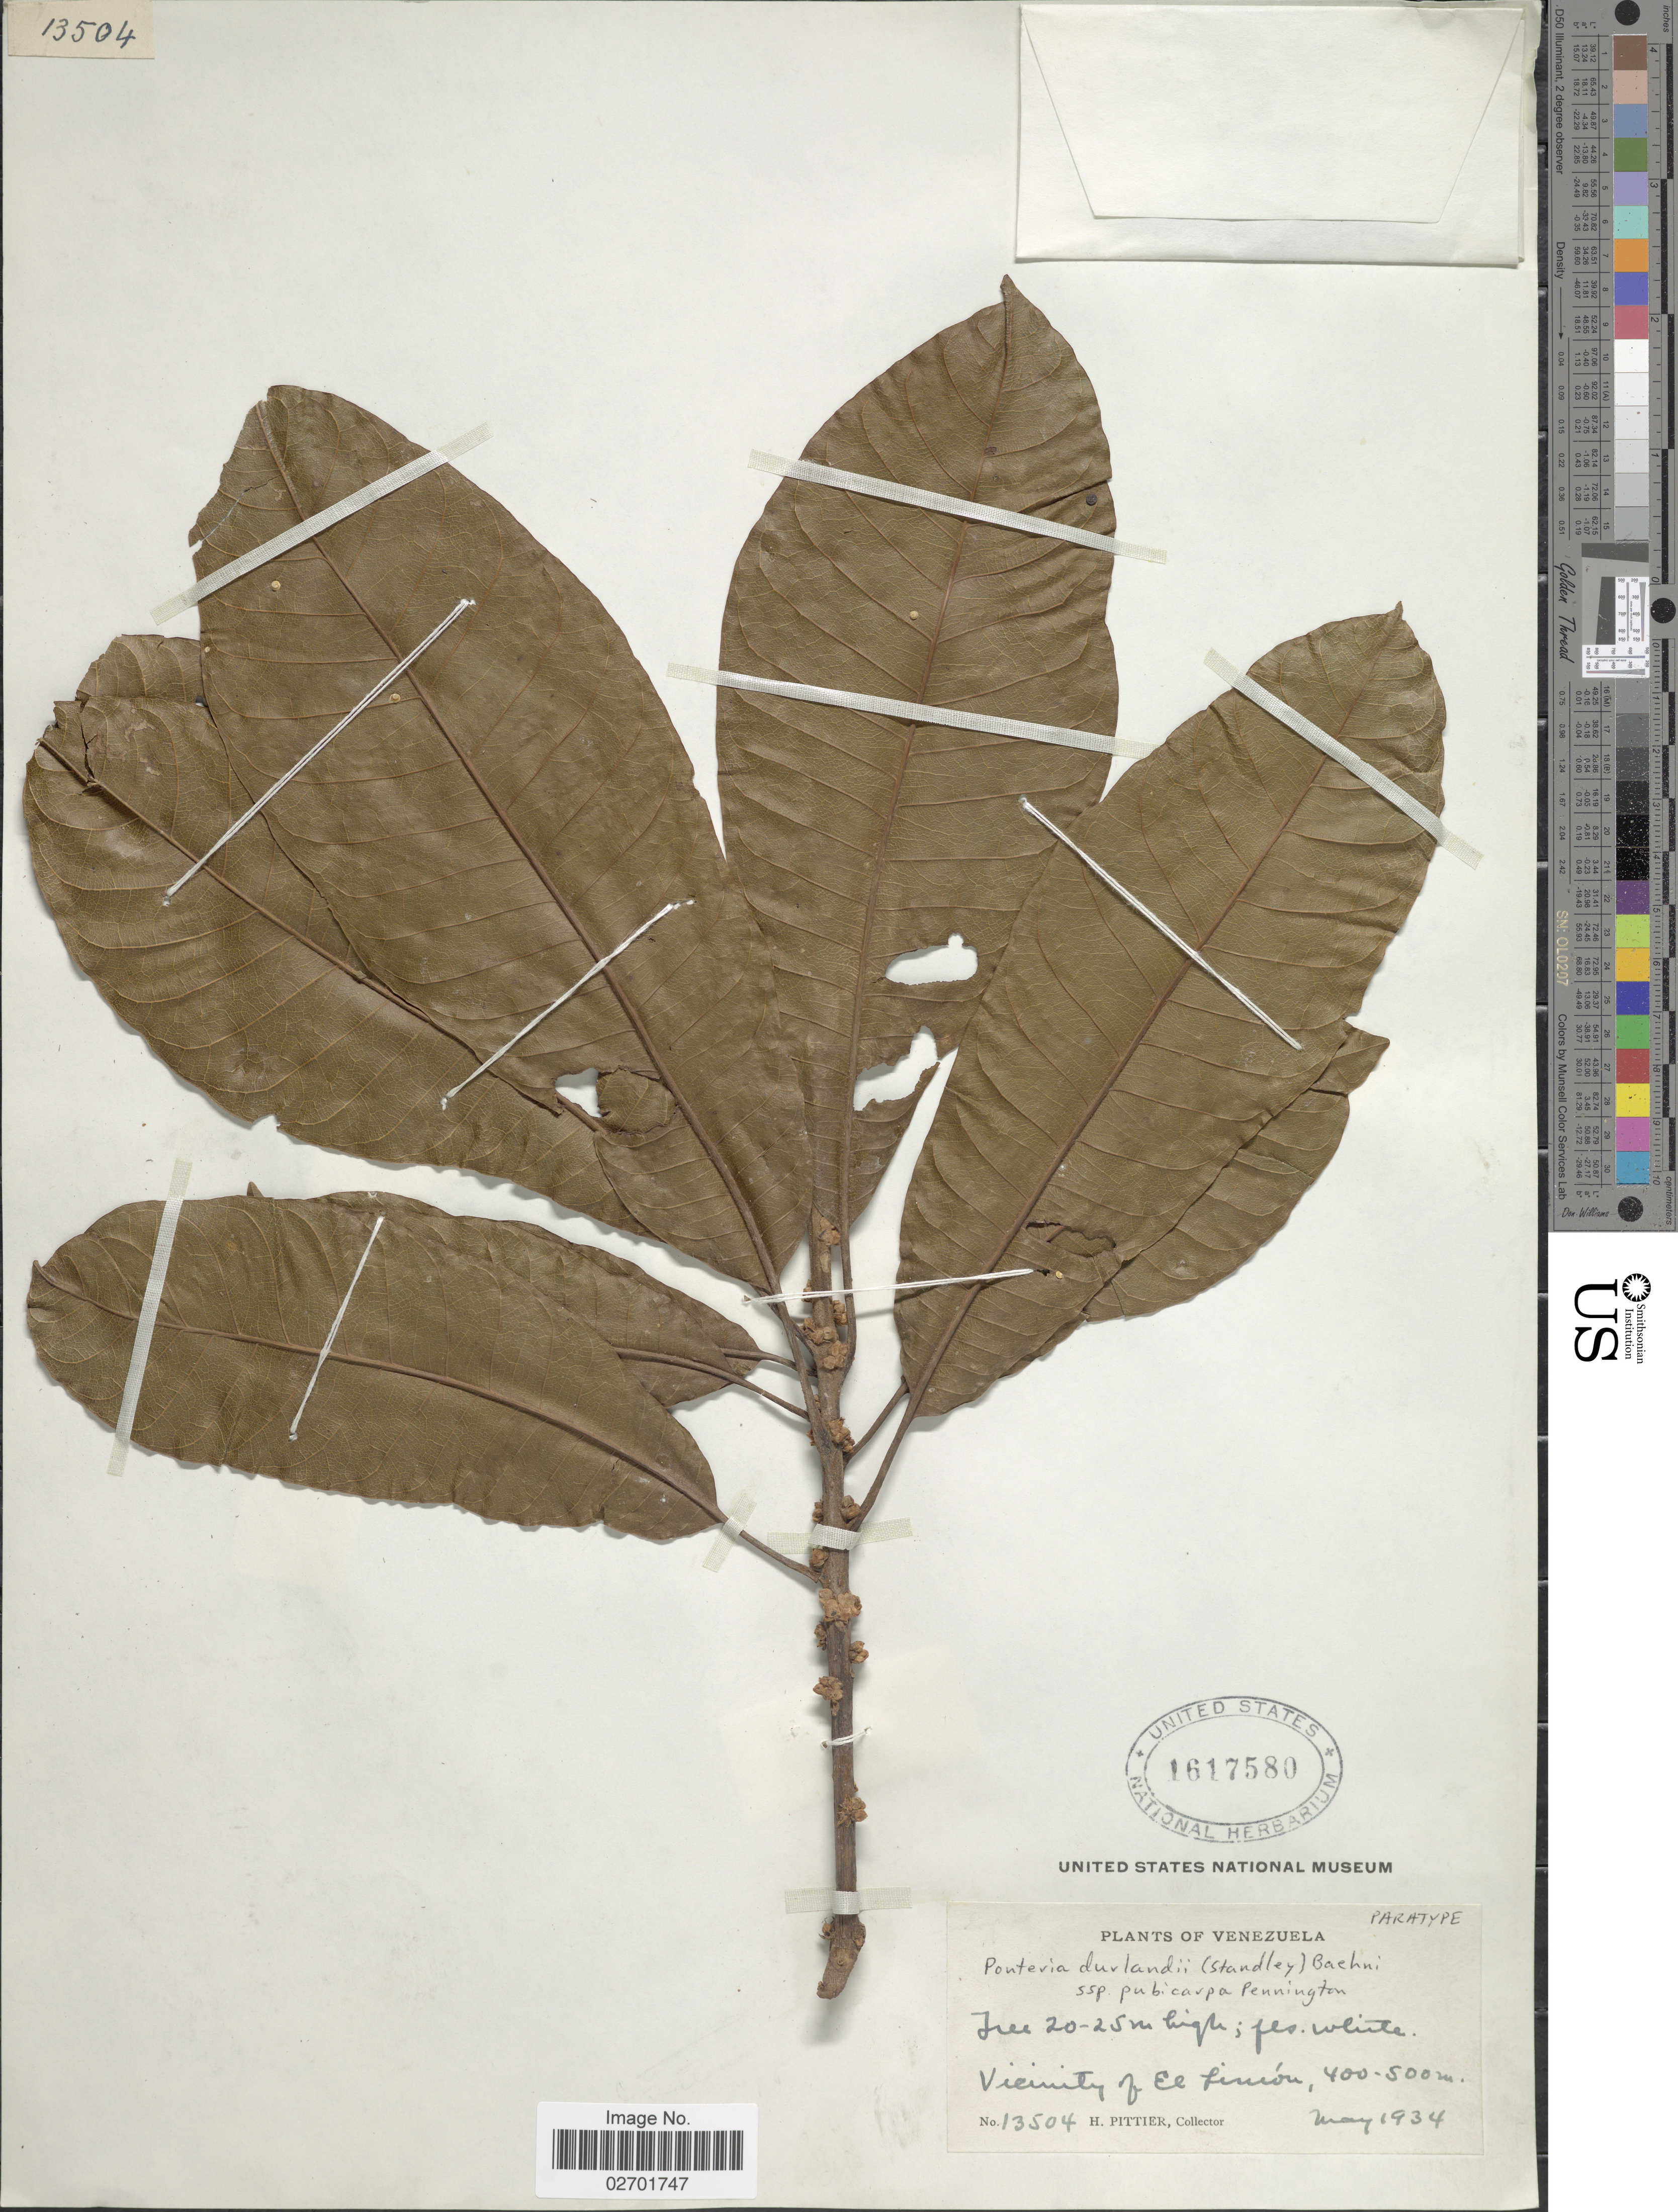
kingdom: Plantae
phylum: Tracheophyta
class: Magnoliopsida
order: Ericales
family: Sapotaceae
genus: Pouteria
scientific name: Pouteria durlandii subsp. pubicarpa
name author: T.D. Penn.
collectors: H. F. Pittier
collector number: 13504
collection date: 1934-05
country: Venezuela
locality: Vicinity of El Limon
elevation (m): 400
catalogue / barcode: US 1617580